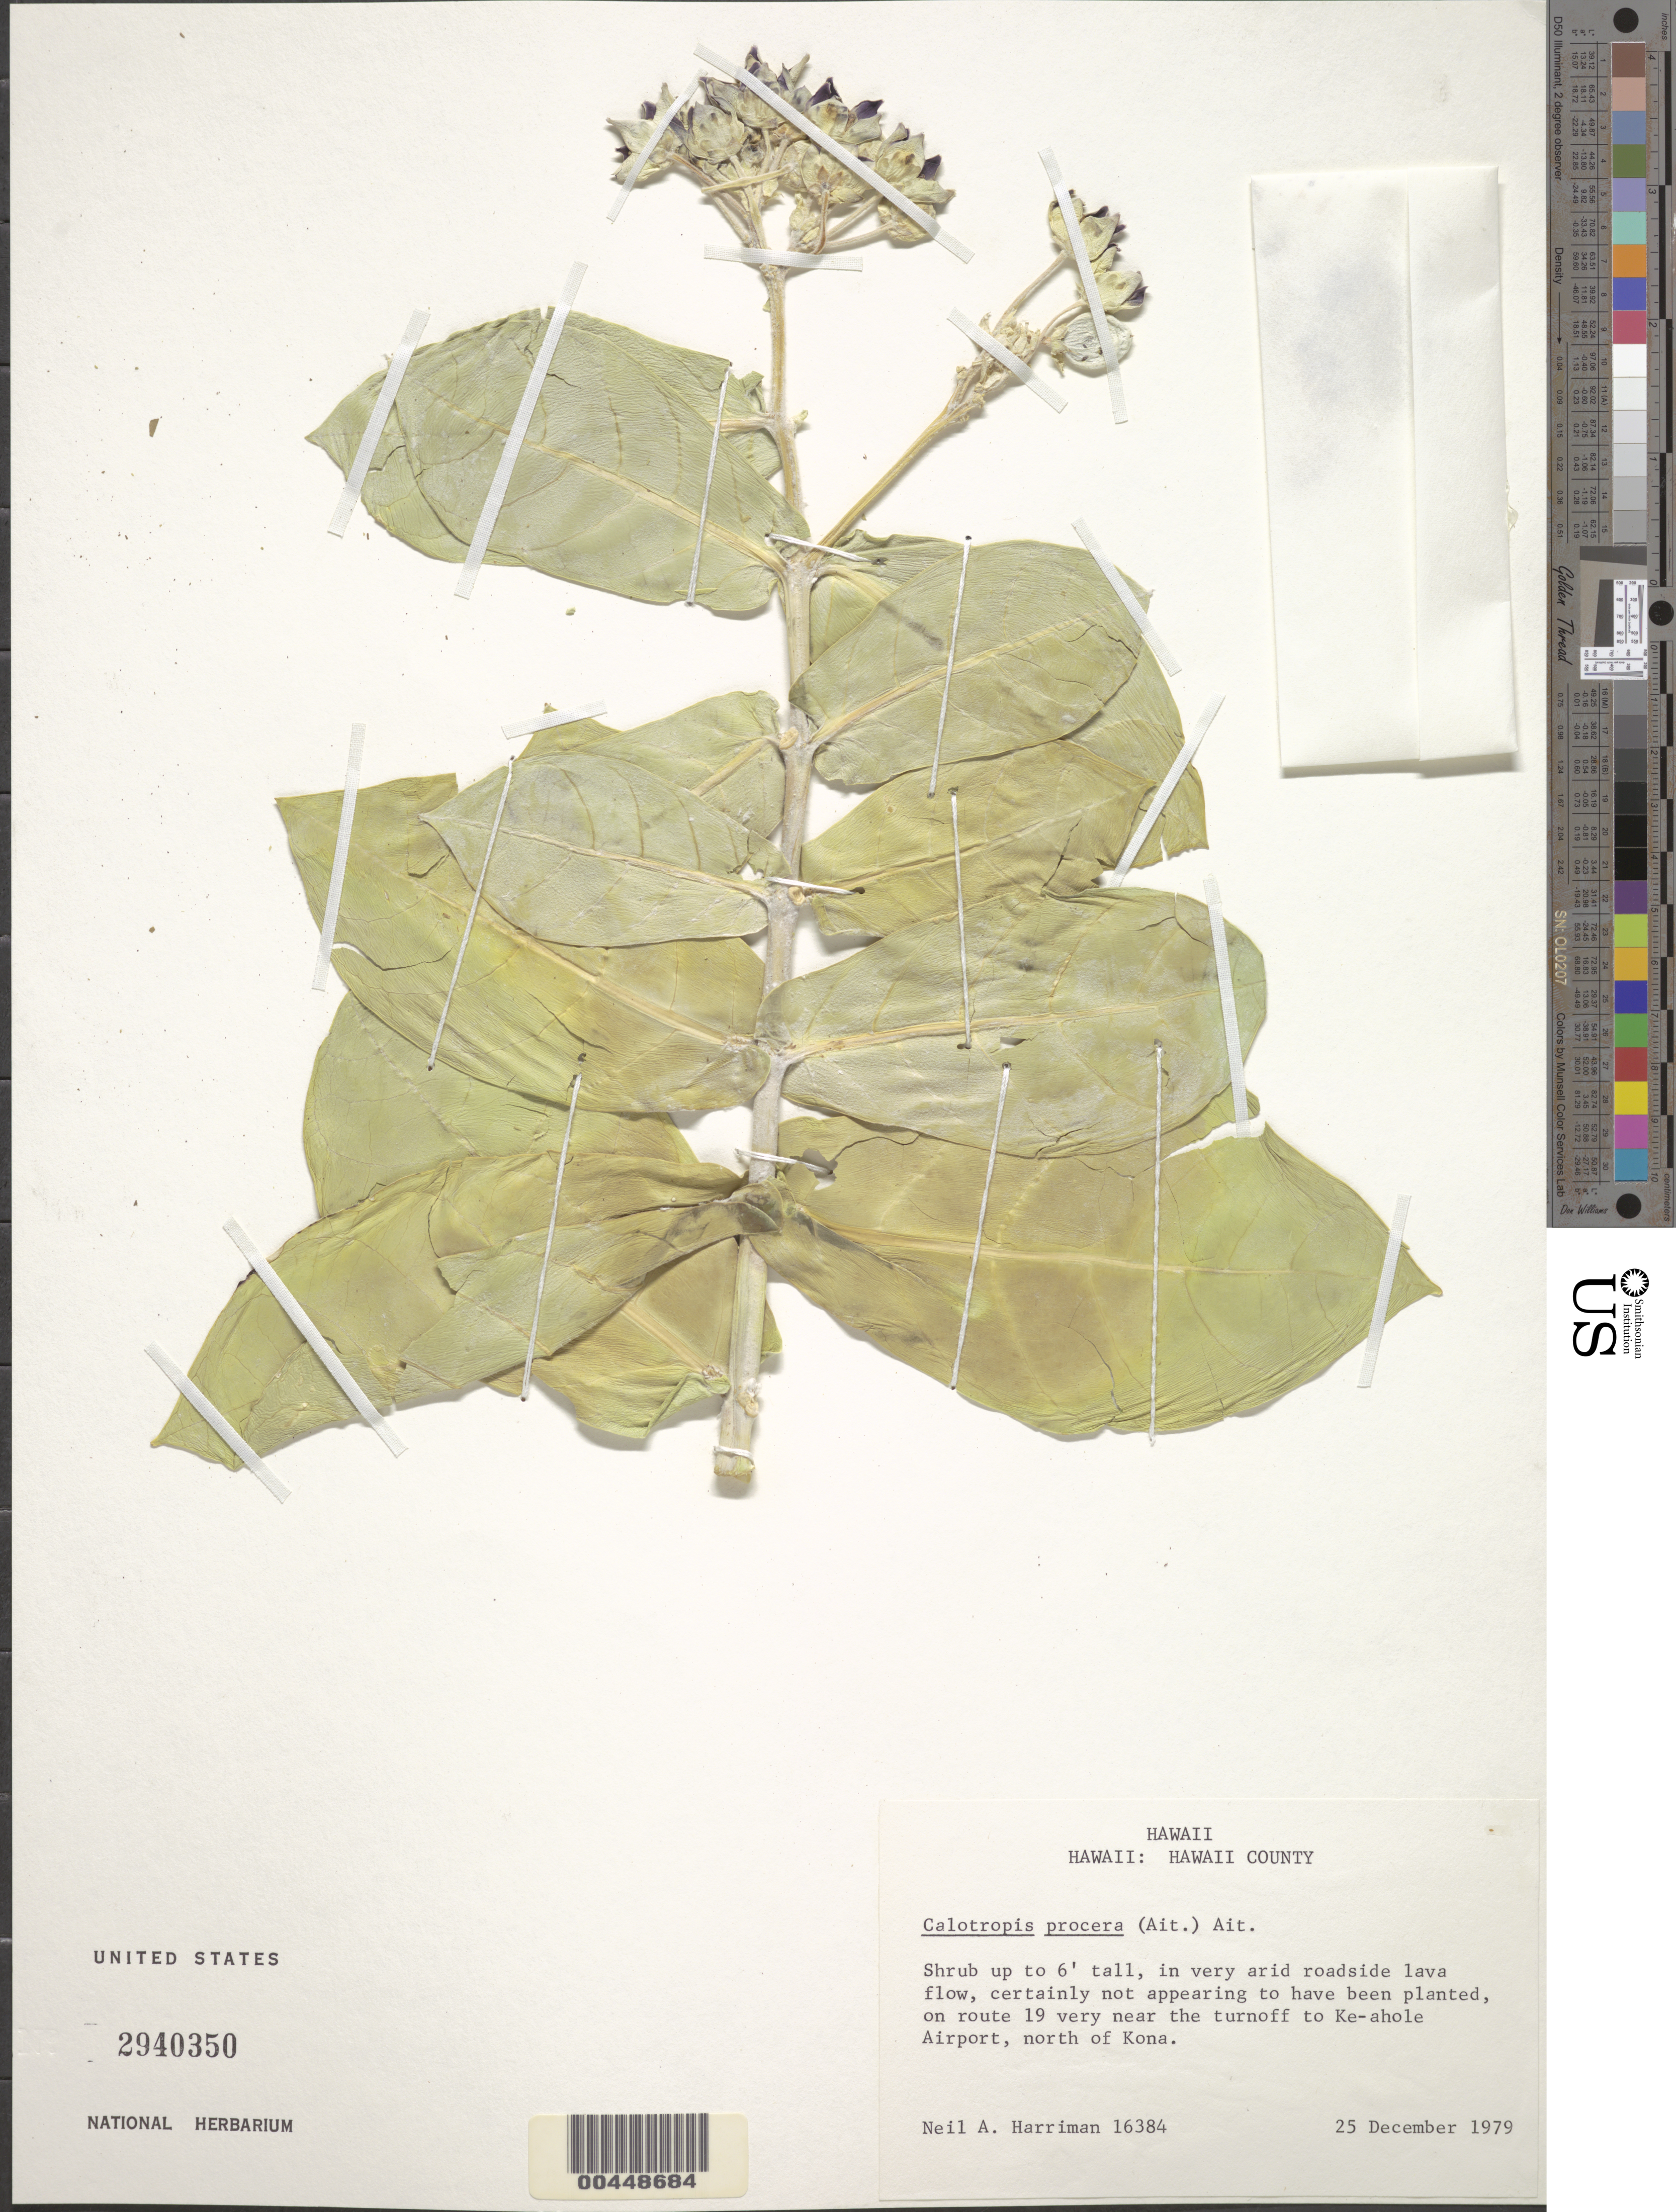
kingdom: Plantae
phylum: Tracheophyta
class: Magnoliopsida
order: Gentianales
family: Apocynaceae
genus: Calotropis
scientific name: Calotropis procera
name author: (Aiton) W.T. Aiton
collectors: N. A. Harriman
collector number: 16384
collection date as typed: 25 Dec 1979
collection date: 1979-12-25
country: United States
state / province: Hawaii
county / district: Hawaii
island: Hawaii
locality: Route 19 very near the turnoff to Keahole Airport, N of Kona, Hawaii County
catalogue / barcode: US 2940350